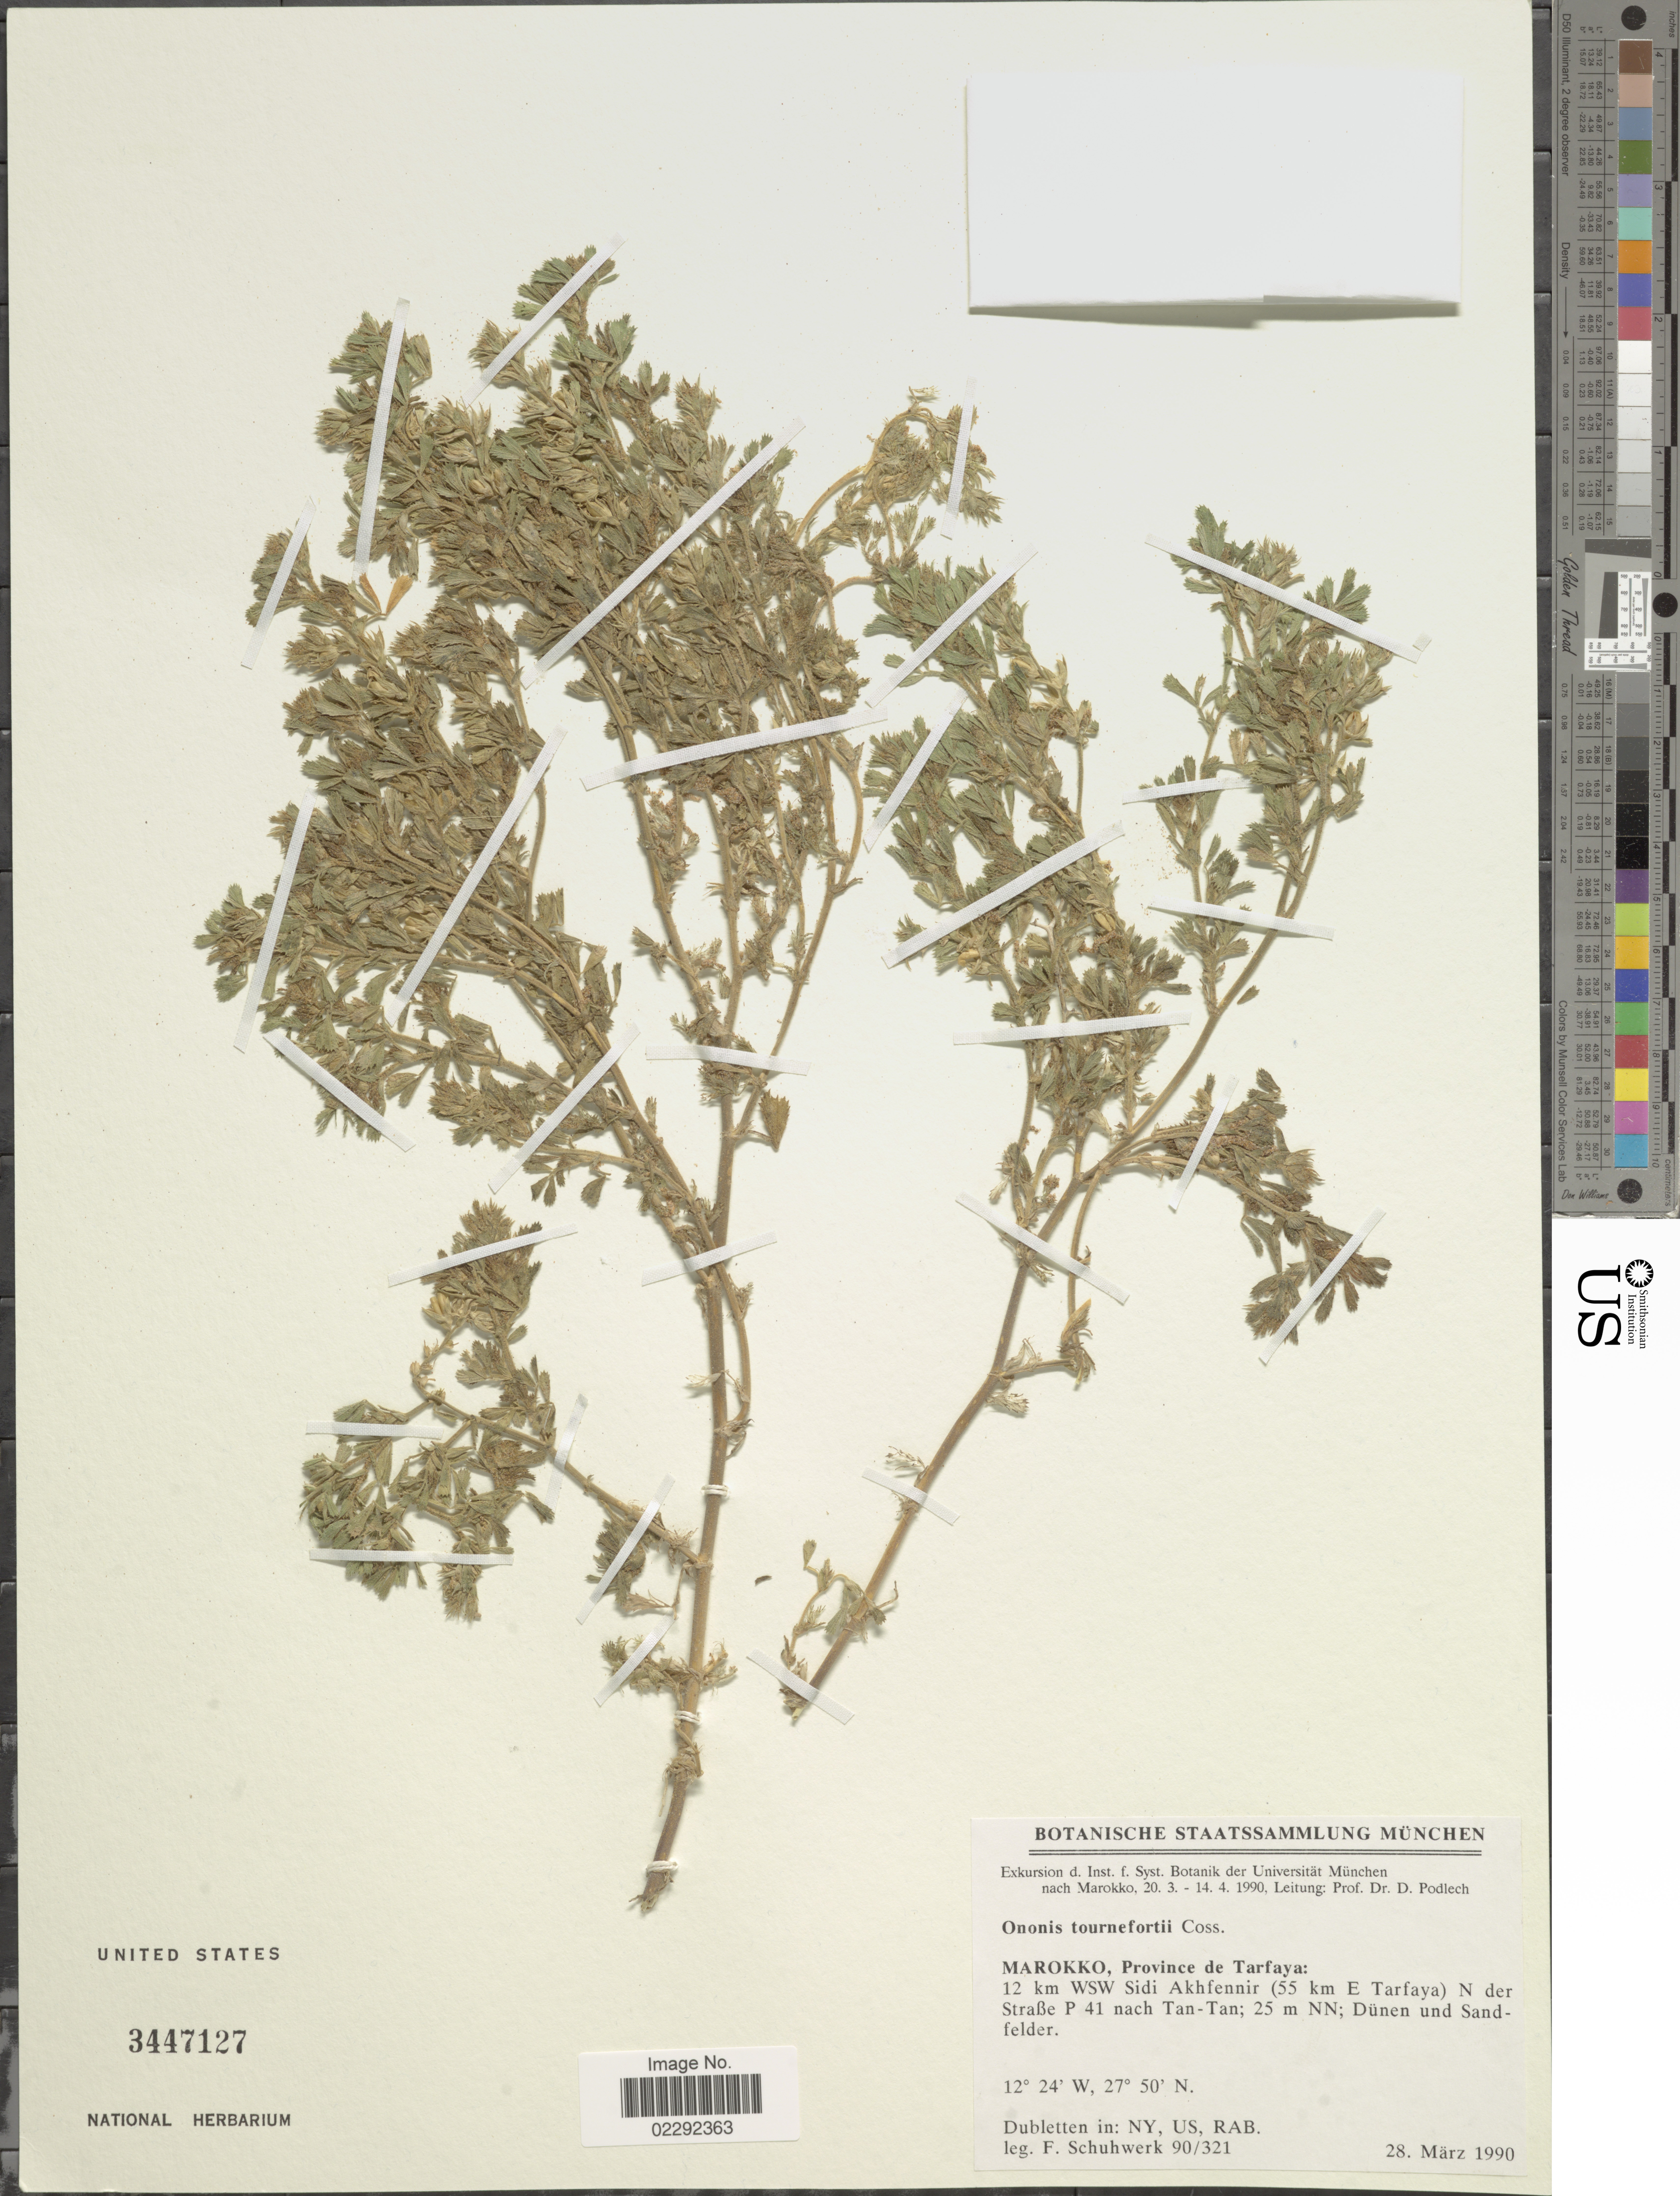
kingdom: Plantae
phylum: Tracheophyta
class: Magnoliopsida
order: Fabales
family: Fabaceae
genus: Ononis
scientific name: Ononis tournefortii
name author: Coss.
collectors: Schuhwerk, F.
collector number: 90/321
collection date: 1990-03-28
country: Morocco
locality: Province de Tarfaya: 12 km WSW Sidi Akhfennir (55 km E Tarfaya) N der Straße P 41 nach Tan-Tan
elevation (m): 25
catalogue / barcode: US 3447127